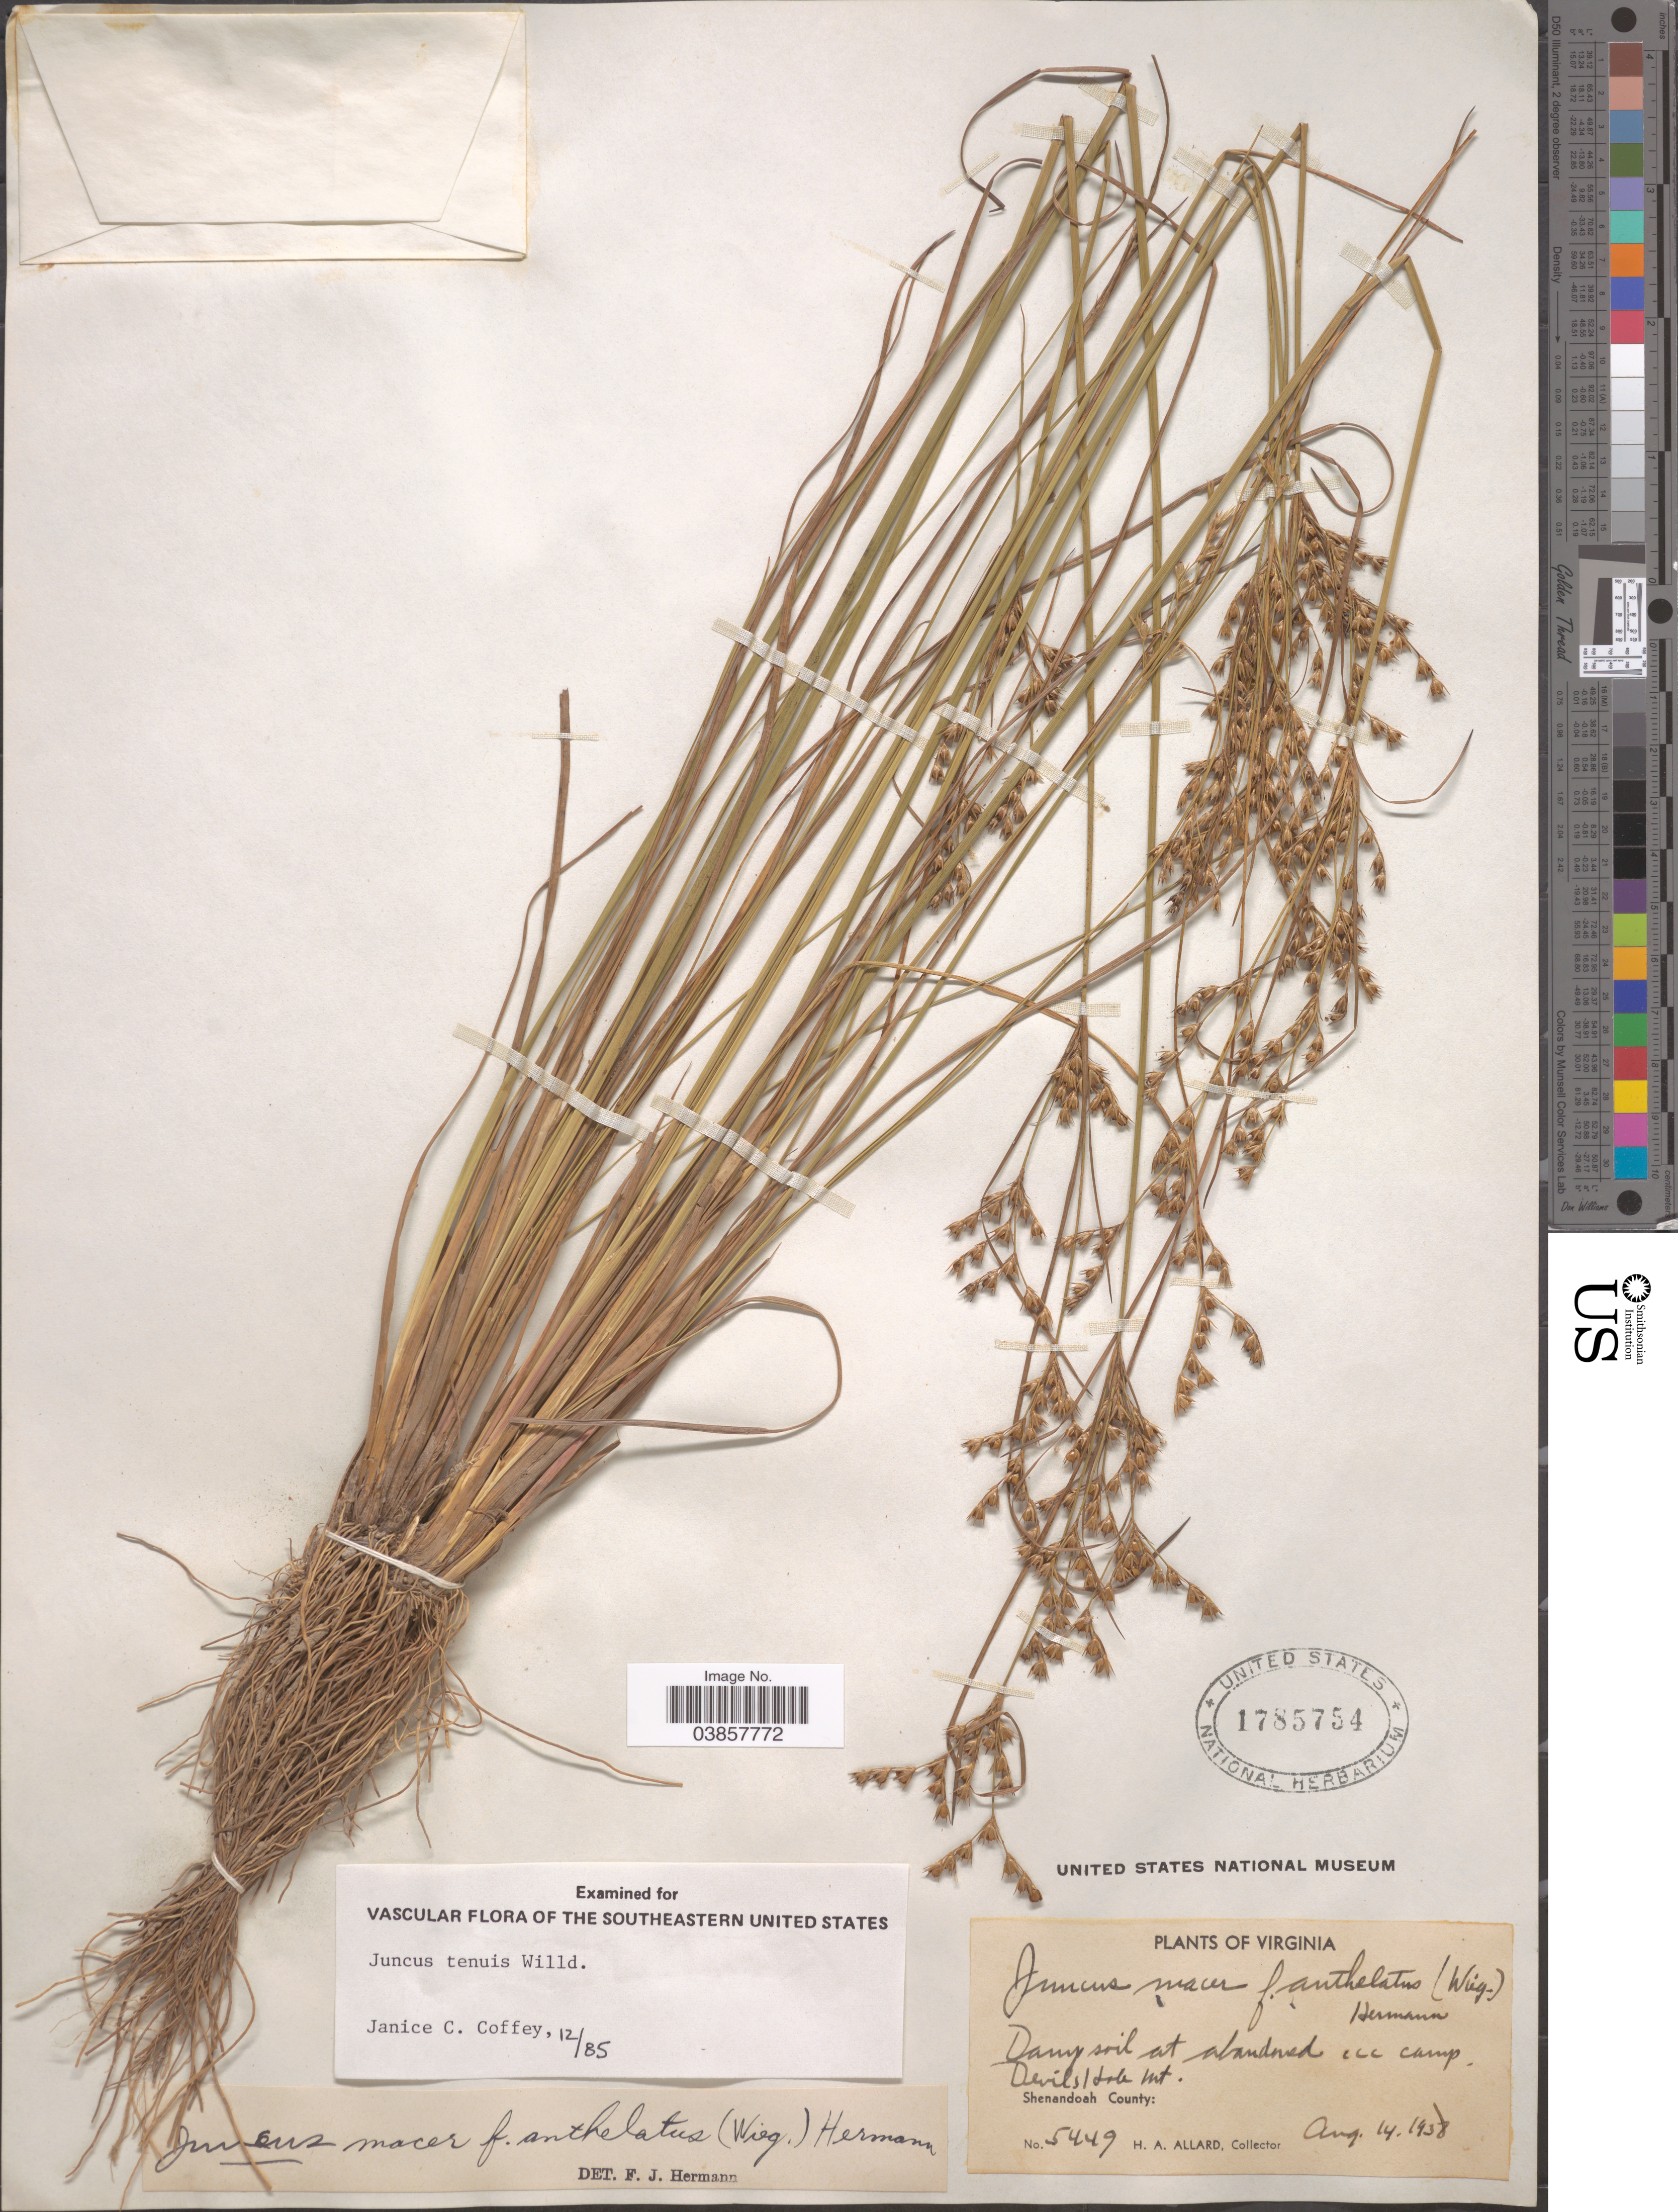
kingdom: Plantae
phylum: Tracheophyta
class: Liliopsida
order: Poales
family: Juncaceae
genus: Juncus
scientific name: Juncus tenuis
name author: Willd.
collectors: H. A. Allard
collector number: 5449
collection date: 1938-08-14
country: United States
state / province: Virginia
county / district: Shenandoah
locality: Damp soil at abandoned ccc camp. Devils Hole Mt. Shenandoah County.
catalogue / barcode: US 1785754